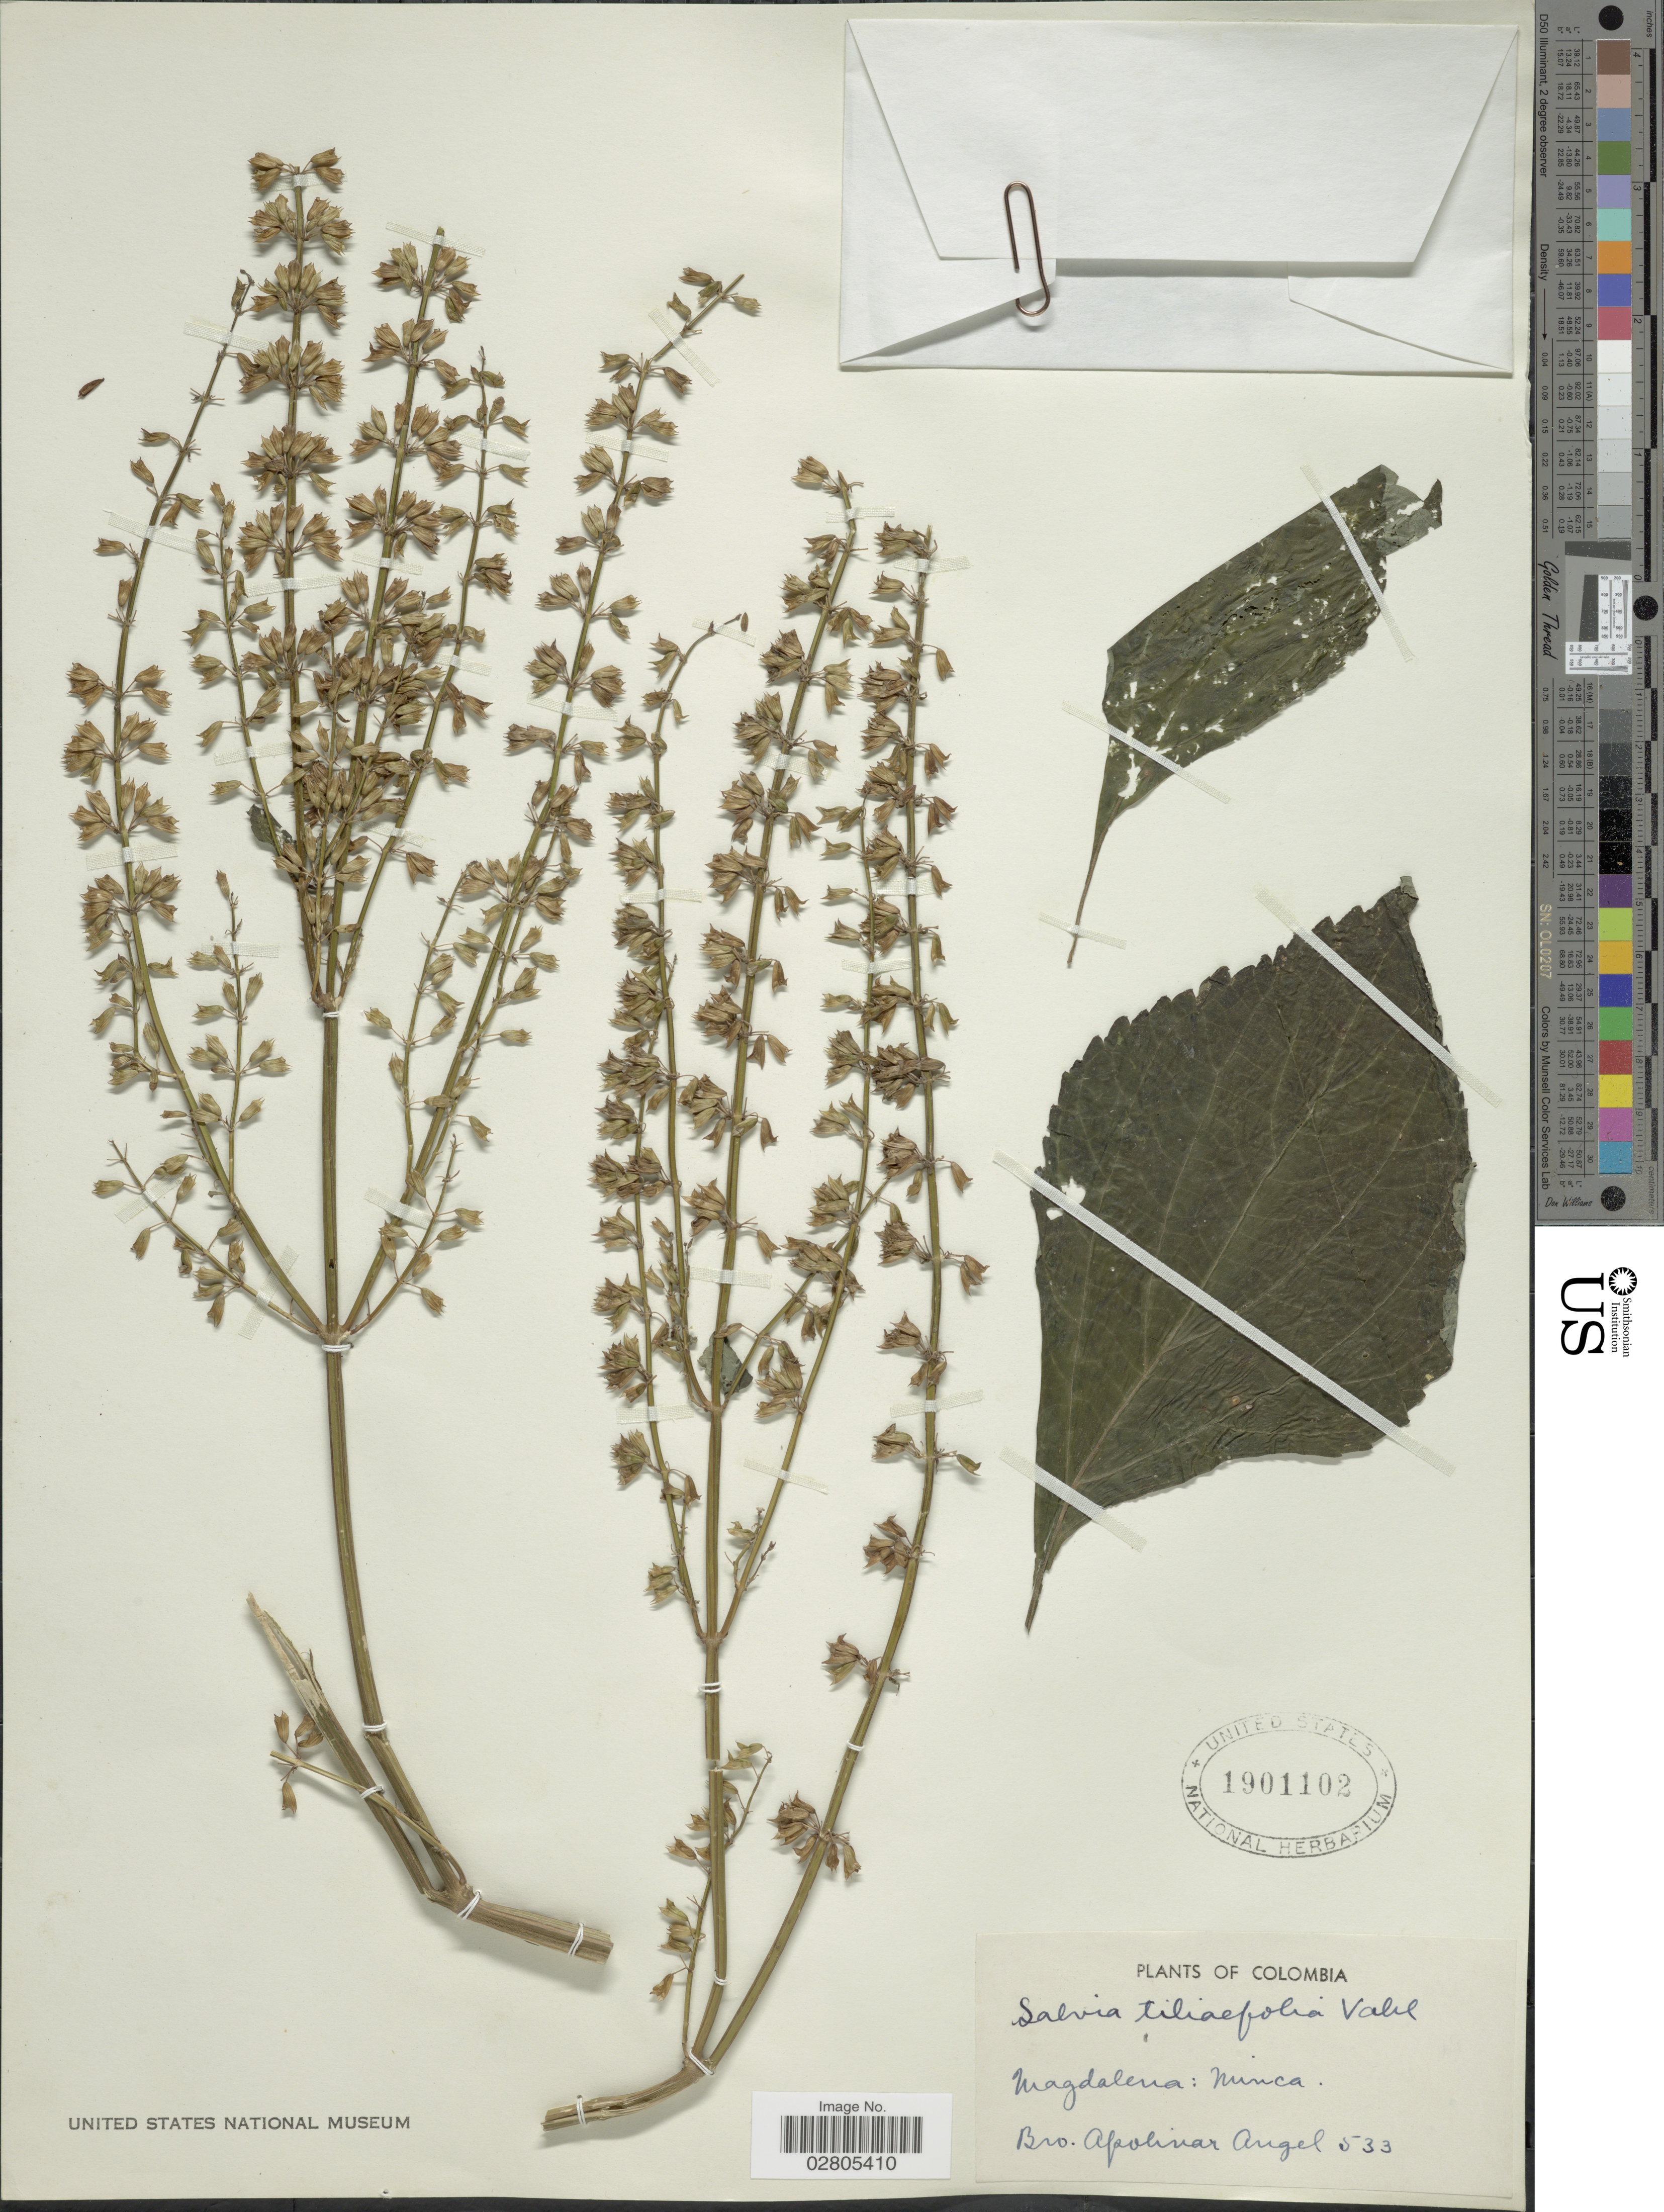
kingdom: Plantae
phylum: Tracheophyta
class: Magnoliopsida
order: Lamiales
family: Lamiaceae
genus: Salvia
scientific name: Salvia tiliifolia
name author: Vahl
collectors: Bro. Apolinar A.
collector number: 533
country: Colombia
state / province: Magdalena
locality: Minca.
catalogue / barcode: US 1901102